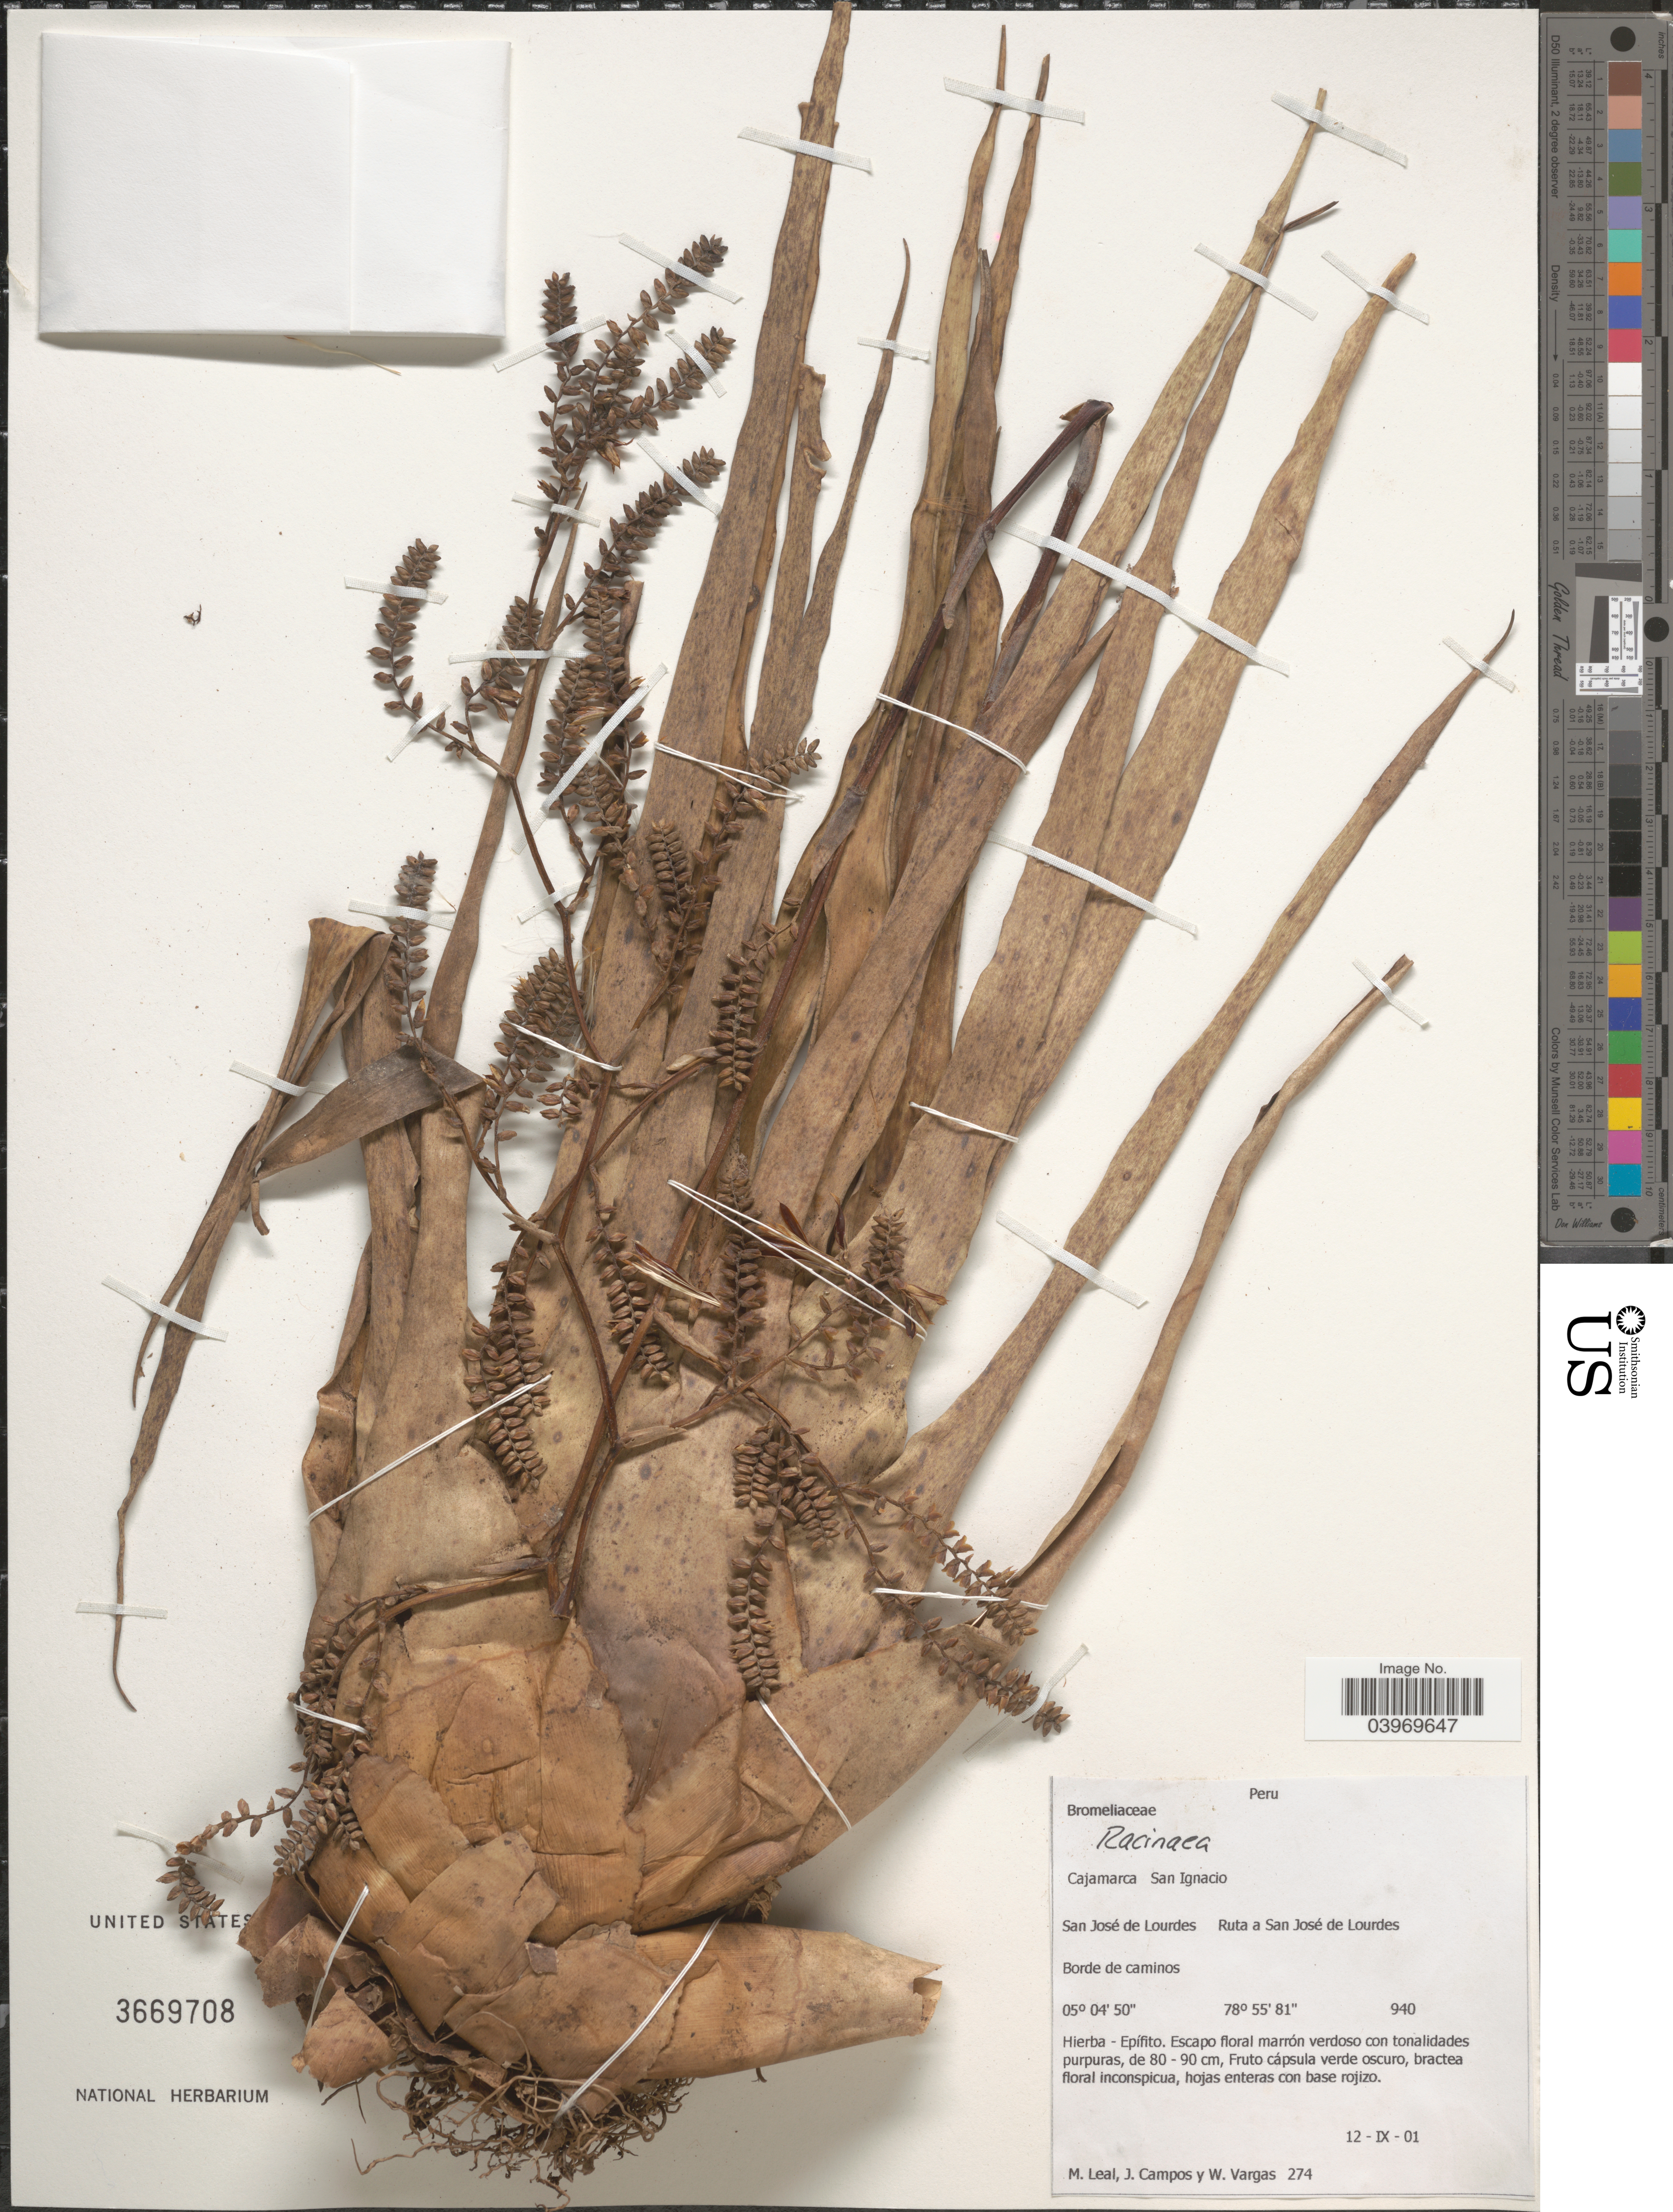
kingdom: Plantae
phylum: Tracheophyta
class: Liliopsida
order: Poales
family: Bromeliaceae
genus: Racinaea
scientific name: Racinaea sp.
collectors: M. E. Leal, J. Campos & W. Vargas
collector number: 274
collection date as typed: Transcribed d/m/y: 12/9/1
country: Peru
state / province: Cajamarca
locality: San Ignacio. San José de Lourdes. Ruta a San José de Lourdes. Borde de caminos.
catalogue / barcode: US 3669708